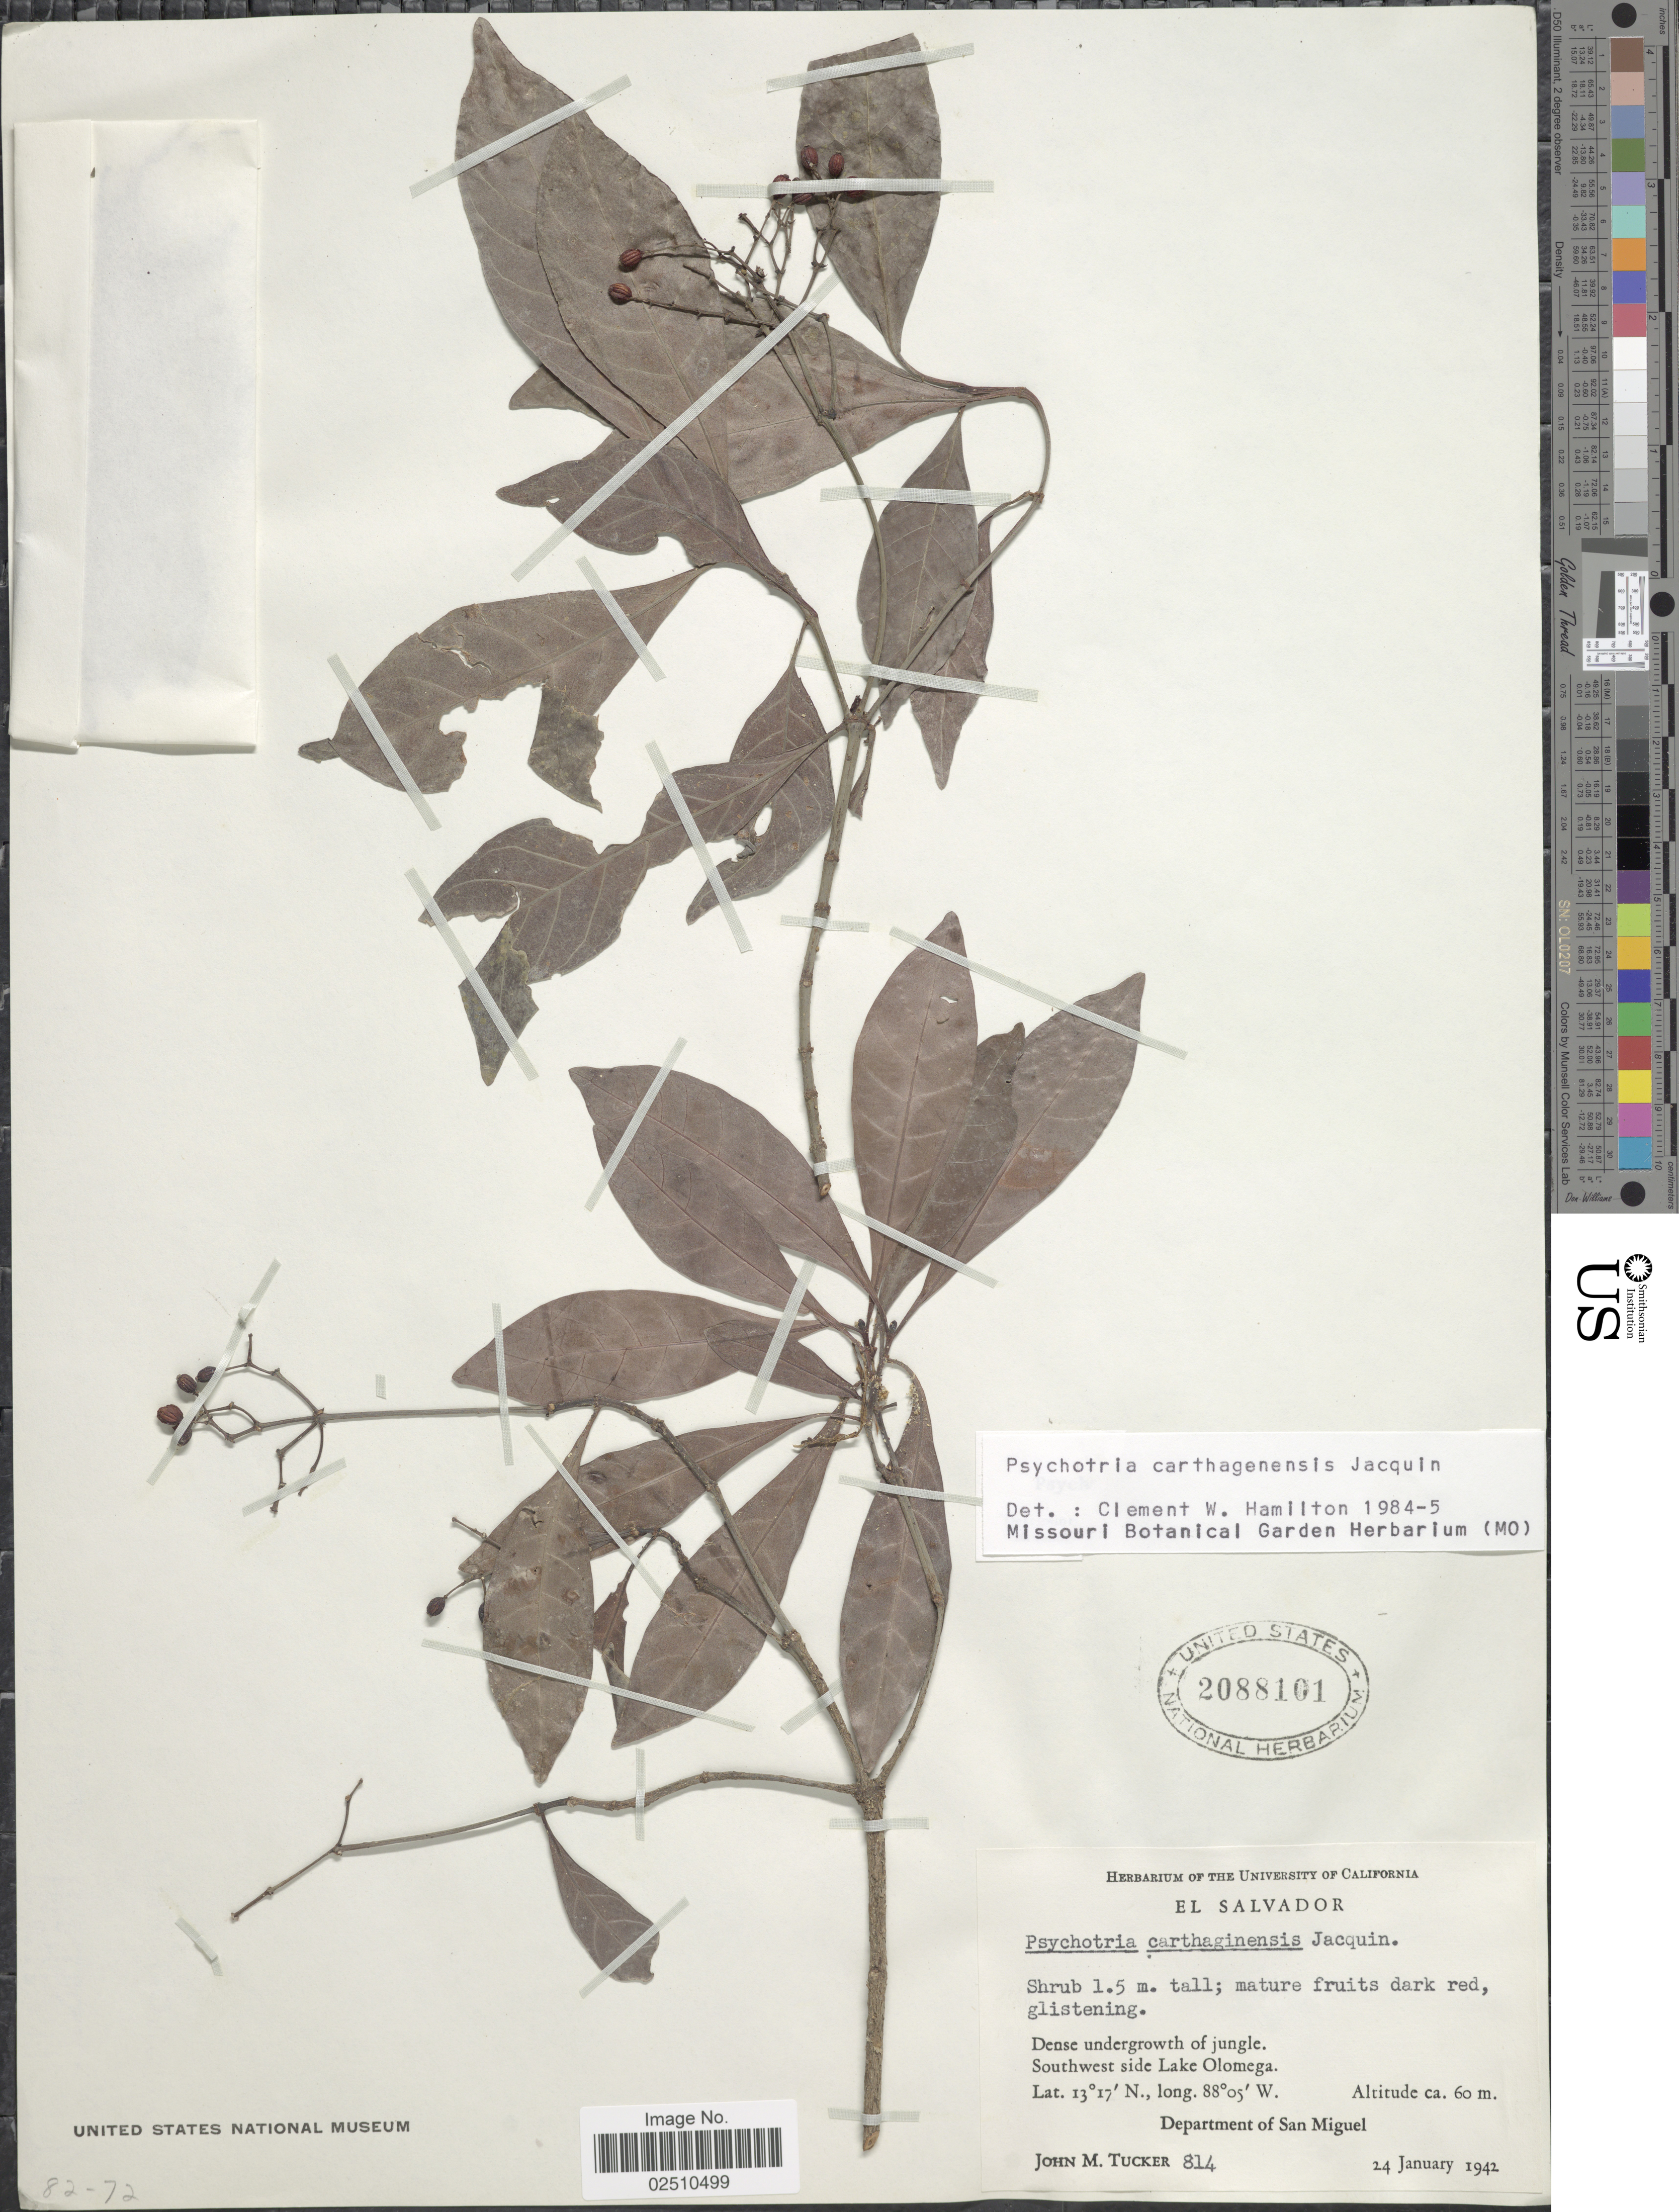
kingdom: Plantae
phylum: Tracheophyta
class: Magnoliopsida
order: Gentianales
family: Rubiaceae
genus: Psychotria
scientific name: Psychotria carthagenensis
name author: Jacq.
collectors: J. M. Tucker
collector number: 814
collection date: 1942-01-24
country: El Salvador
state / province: San Miguel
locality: Southwest side Lake Olomega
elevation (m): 60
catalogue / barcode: US 2088101